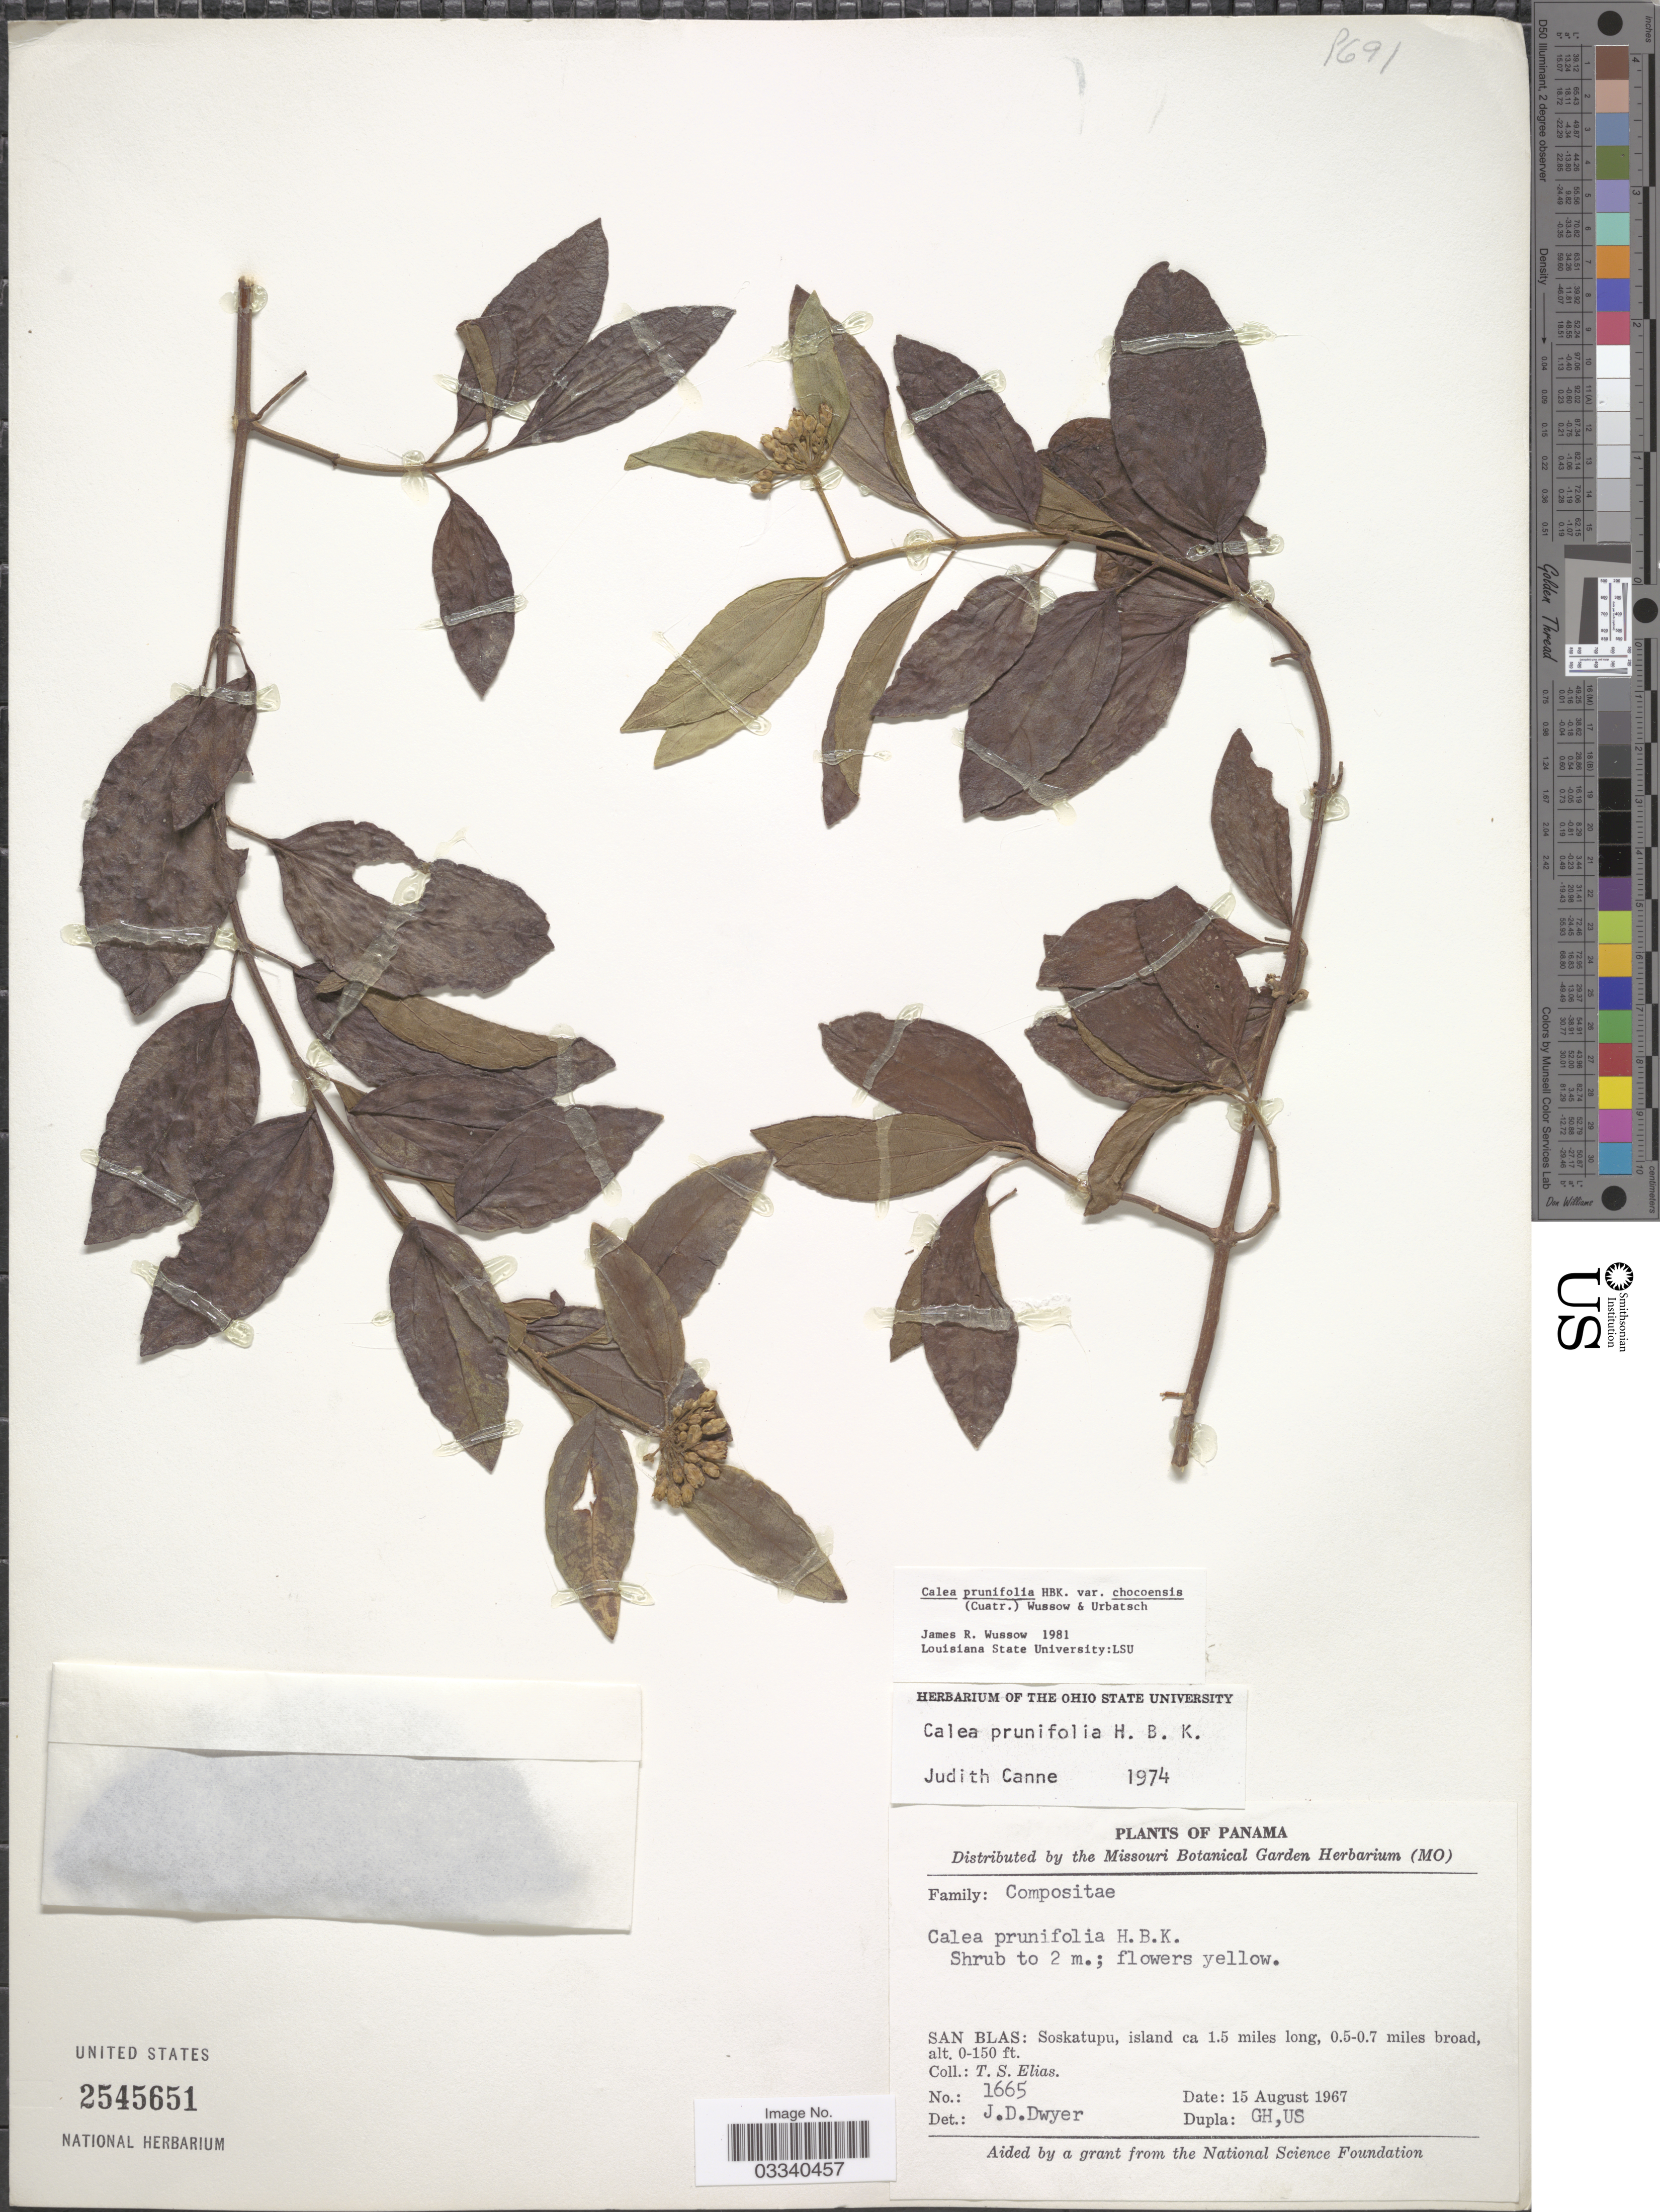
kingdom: Plantae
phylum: Tracheophyta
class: Magnoliopsida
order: Asterales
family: Asteraceae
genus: Calea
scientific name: Calea prunifolia var. chocoensis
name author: Kunth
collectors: T. S. Elias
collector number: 1665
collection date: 1967-08-15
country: Panama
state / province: Kuna Yala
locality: San Blas: Soskatupu, island ca. 1.5 miles long, 0.5-0.7 miles broad.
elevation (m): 0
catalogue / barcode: US 2545651